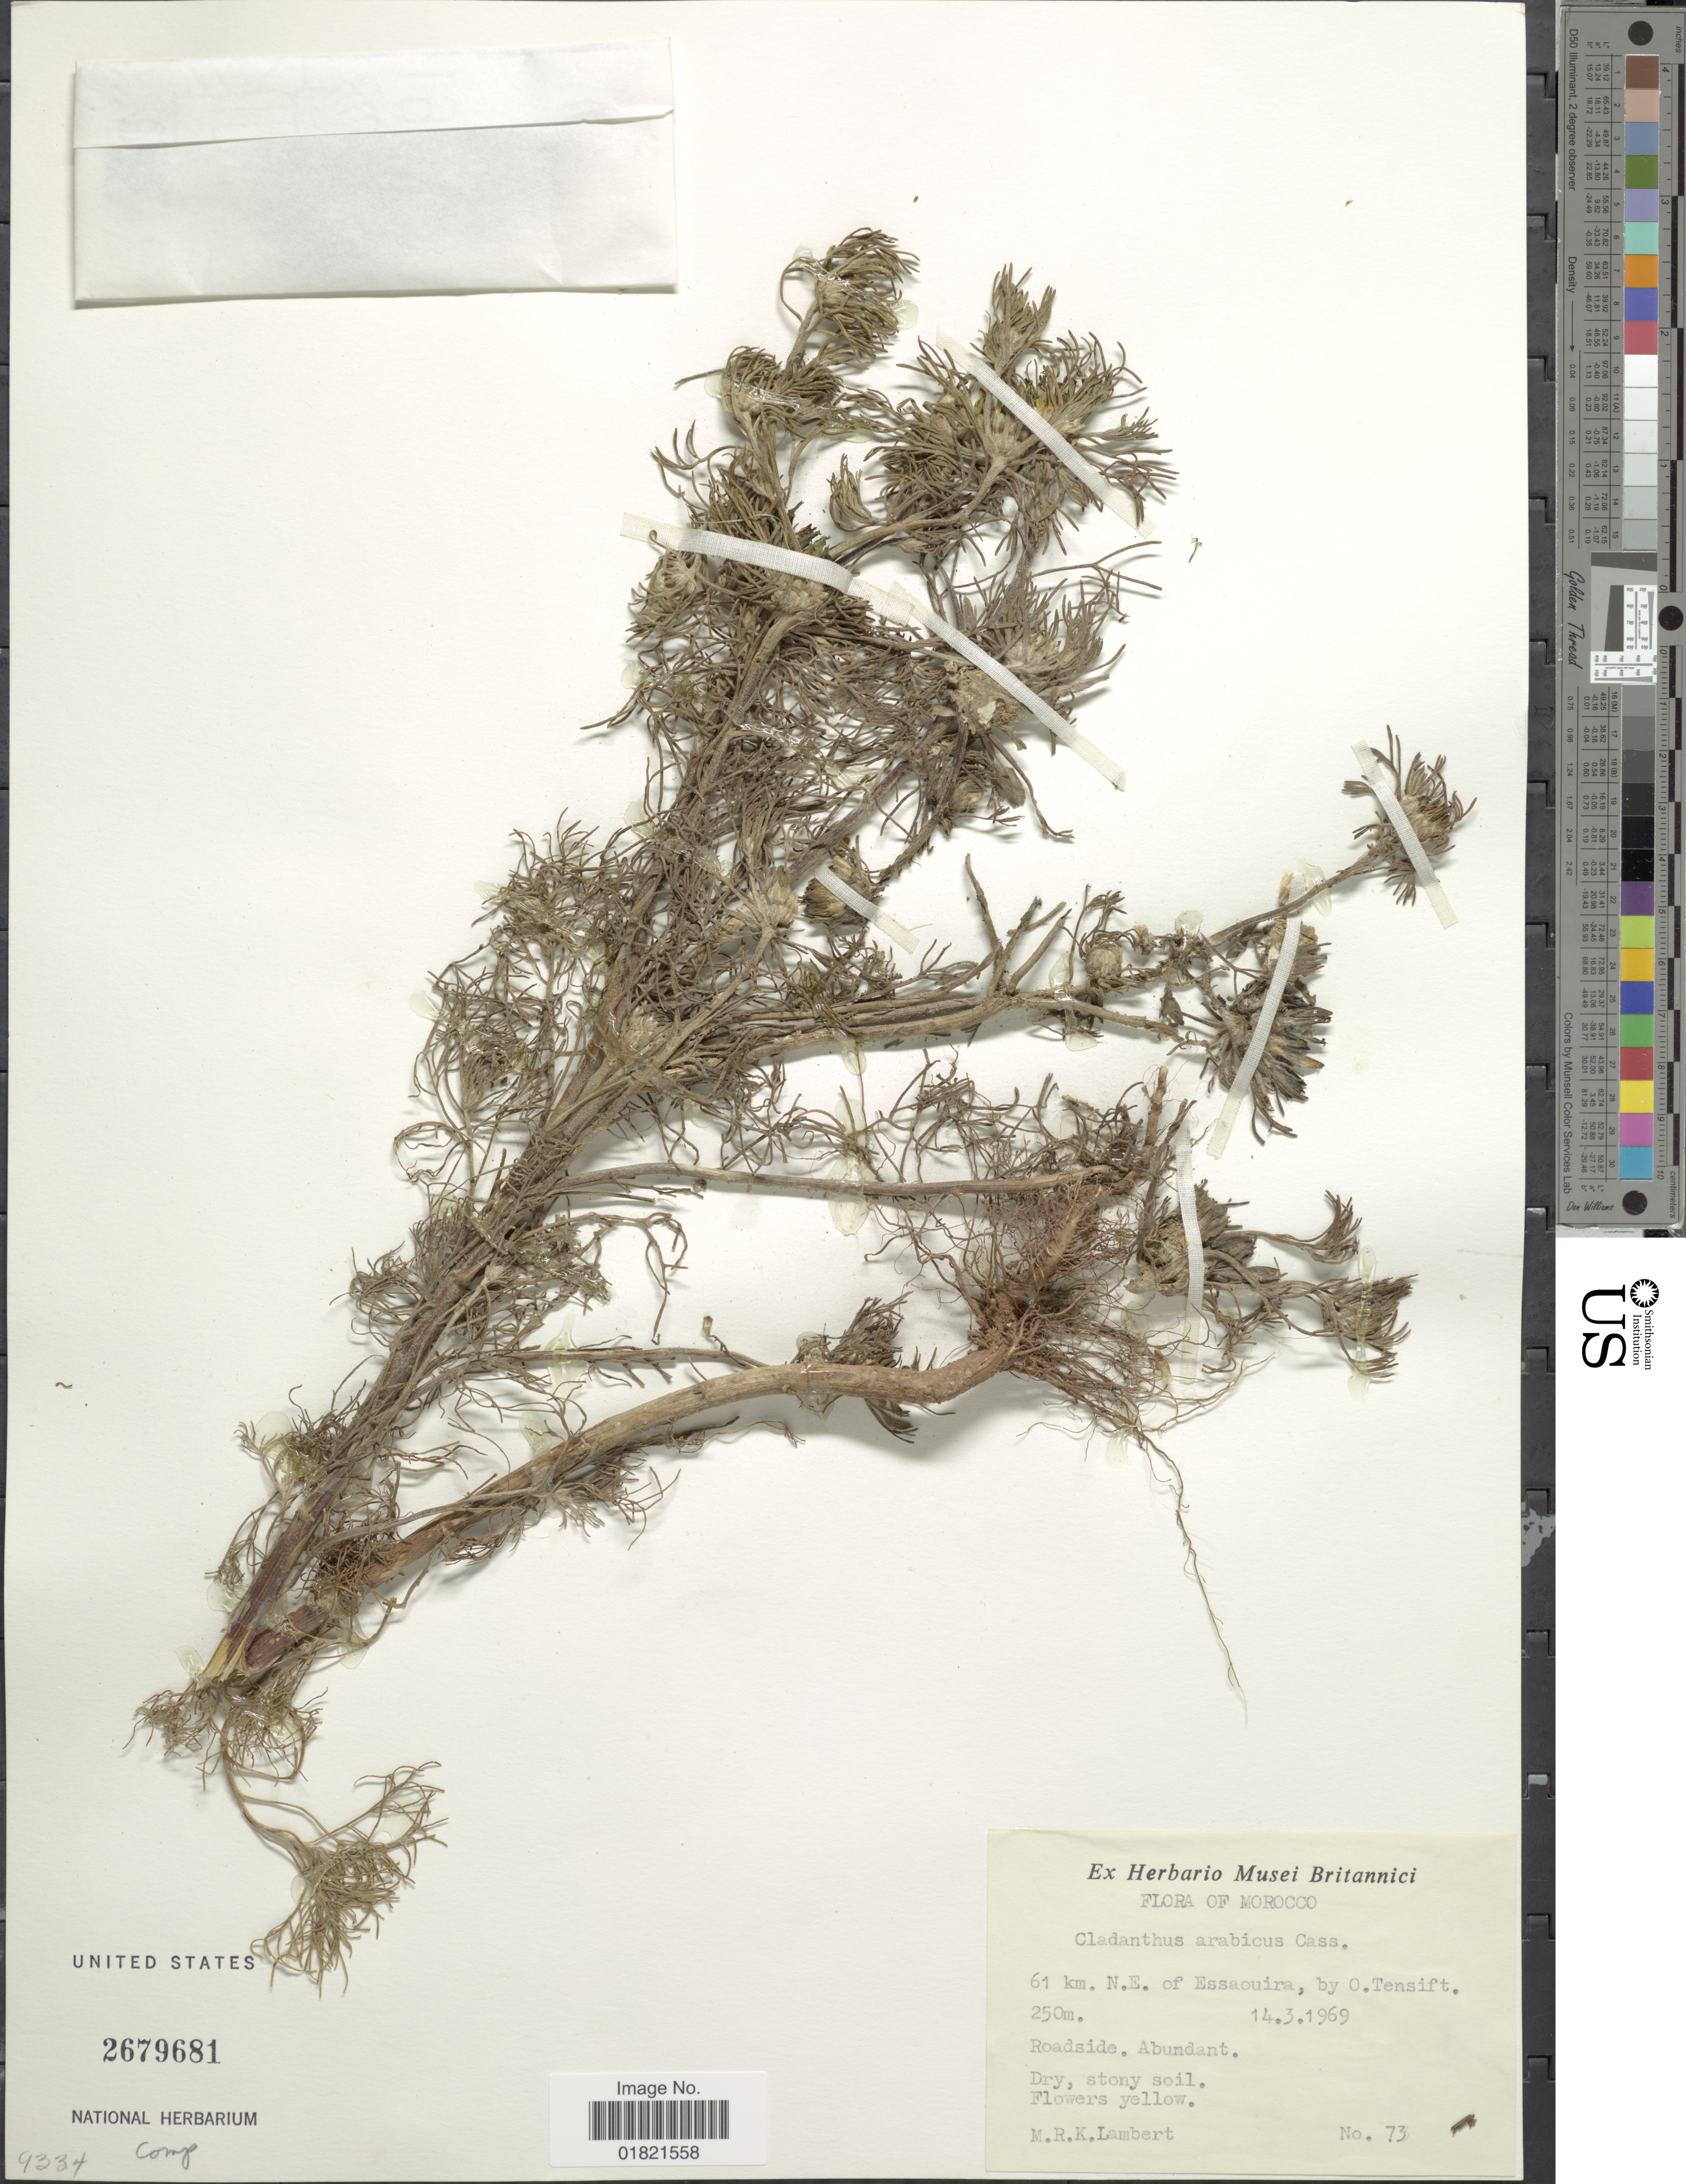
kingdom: Plantae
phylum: Tracheophyta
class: Magnoliopsida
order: Asterales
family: Asteraceae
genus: Cladanthus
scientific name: Cladanthus arabicus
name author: (L.) Cass.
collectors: M. Lambert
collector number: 73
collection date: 1969-03-14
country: Morocco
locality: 61 km N.E. of Essaouira, by O. Tensift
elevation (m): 250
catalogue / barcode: US 2679681